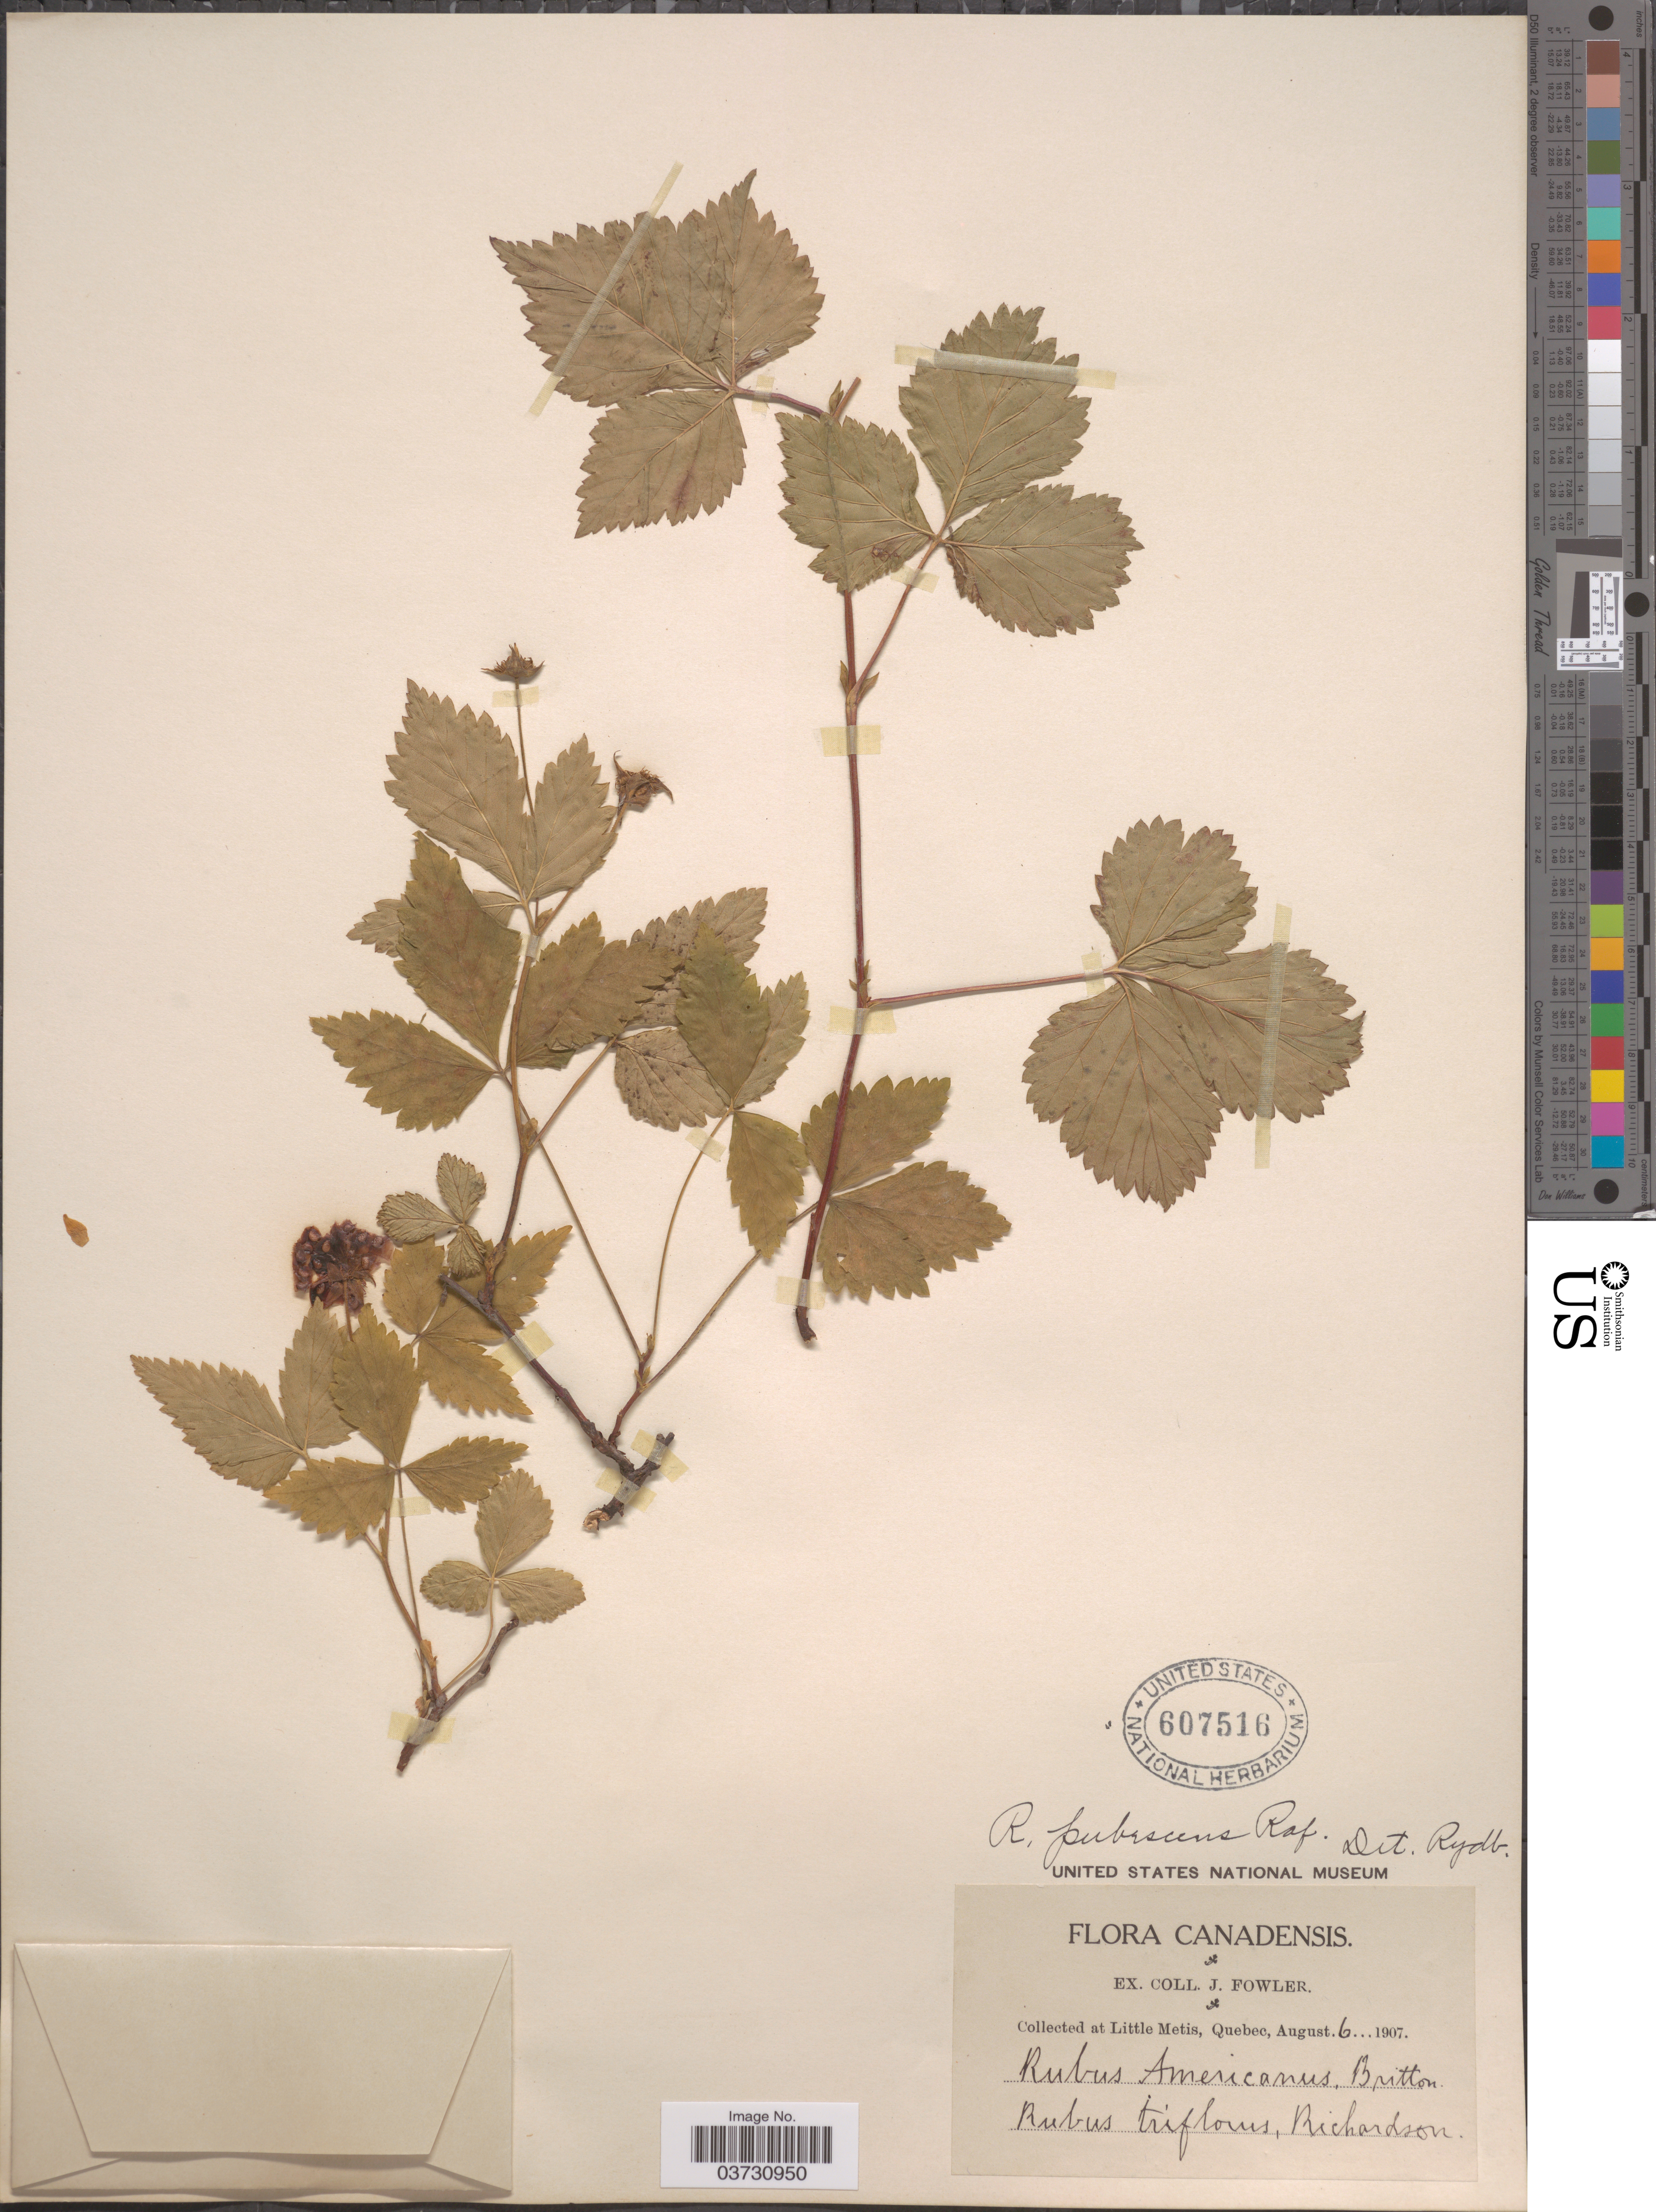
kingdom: Plantae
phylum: Tracheophyta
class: Magnoliopsida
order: Rosales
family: Rosaceae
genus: Rubus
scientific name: Rubus pubescens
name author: Raf.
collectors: J. Fowler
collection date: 1907-08-06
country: Canada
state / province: Quebec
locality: Little Metis.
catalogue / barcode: US 607516